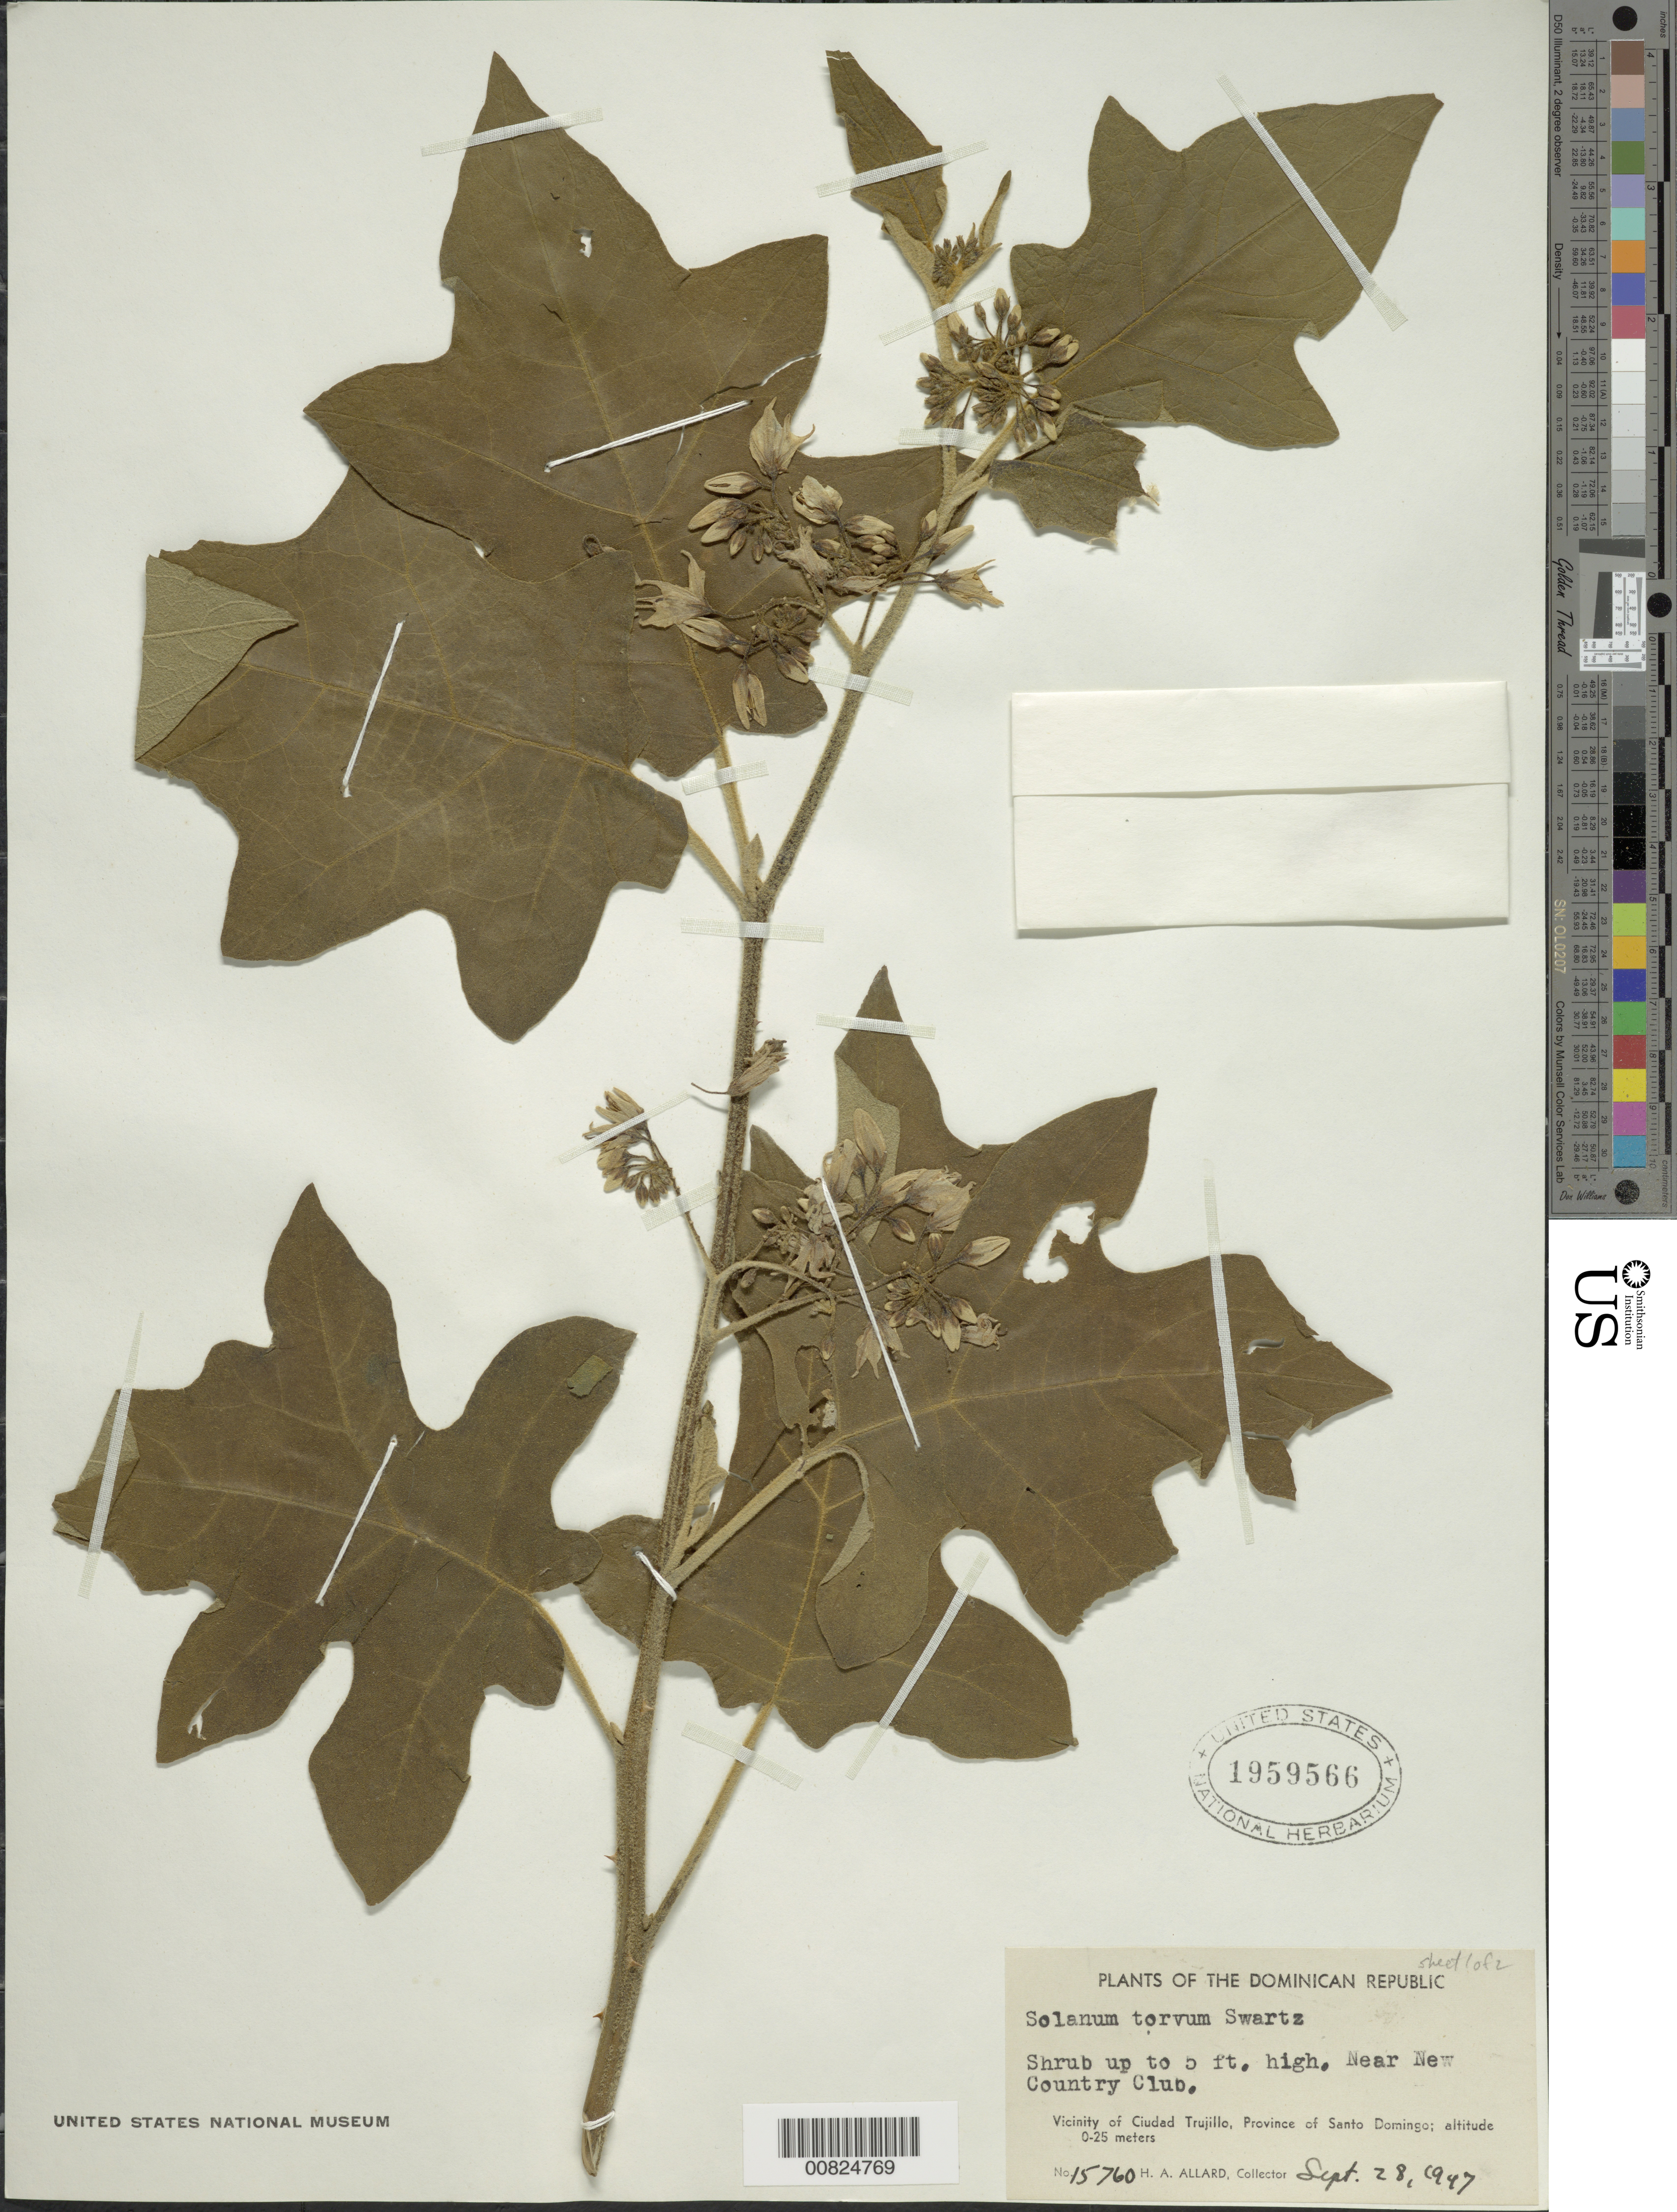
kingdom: Plantae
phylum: Tracheophyta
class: Magnoliopsida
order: Solanales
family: Solanaceae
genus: Solanum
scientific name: Solanum torvum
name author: Sw.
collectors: H. A. Allard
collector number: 15760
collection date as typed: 28 Sep 1947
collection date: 1947-09-28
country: Dominican Republic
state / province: Distrito Nacional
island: Hispaniola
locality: Vicinity of Santo Domingo, near new country club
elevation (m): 0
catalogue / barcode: US 1959566